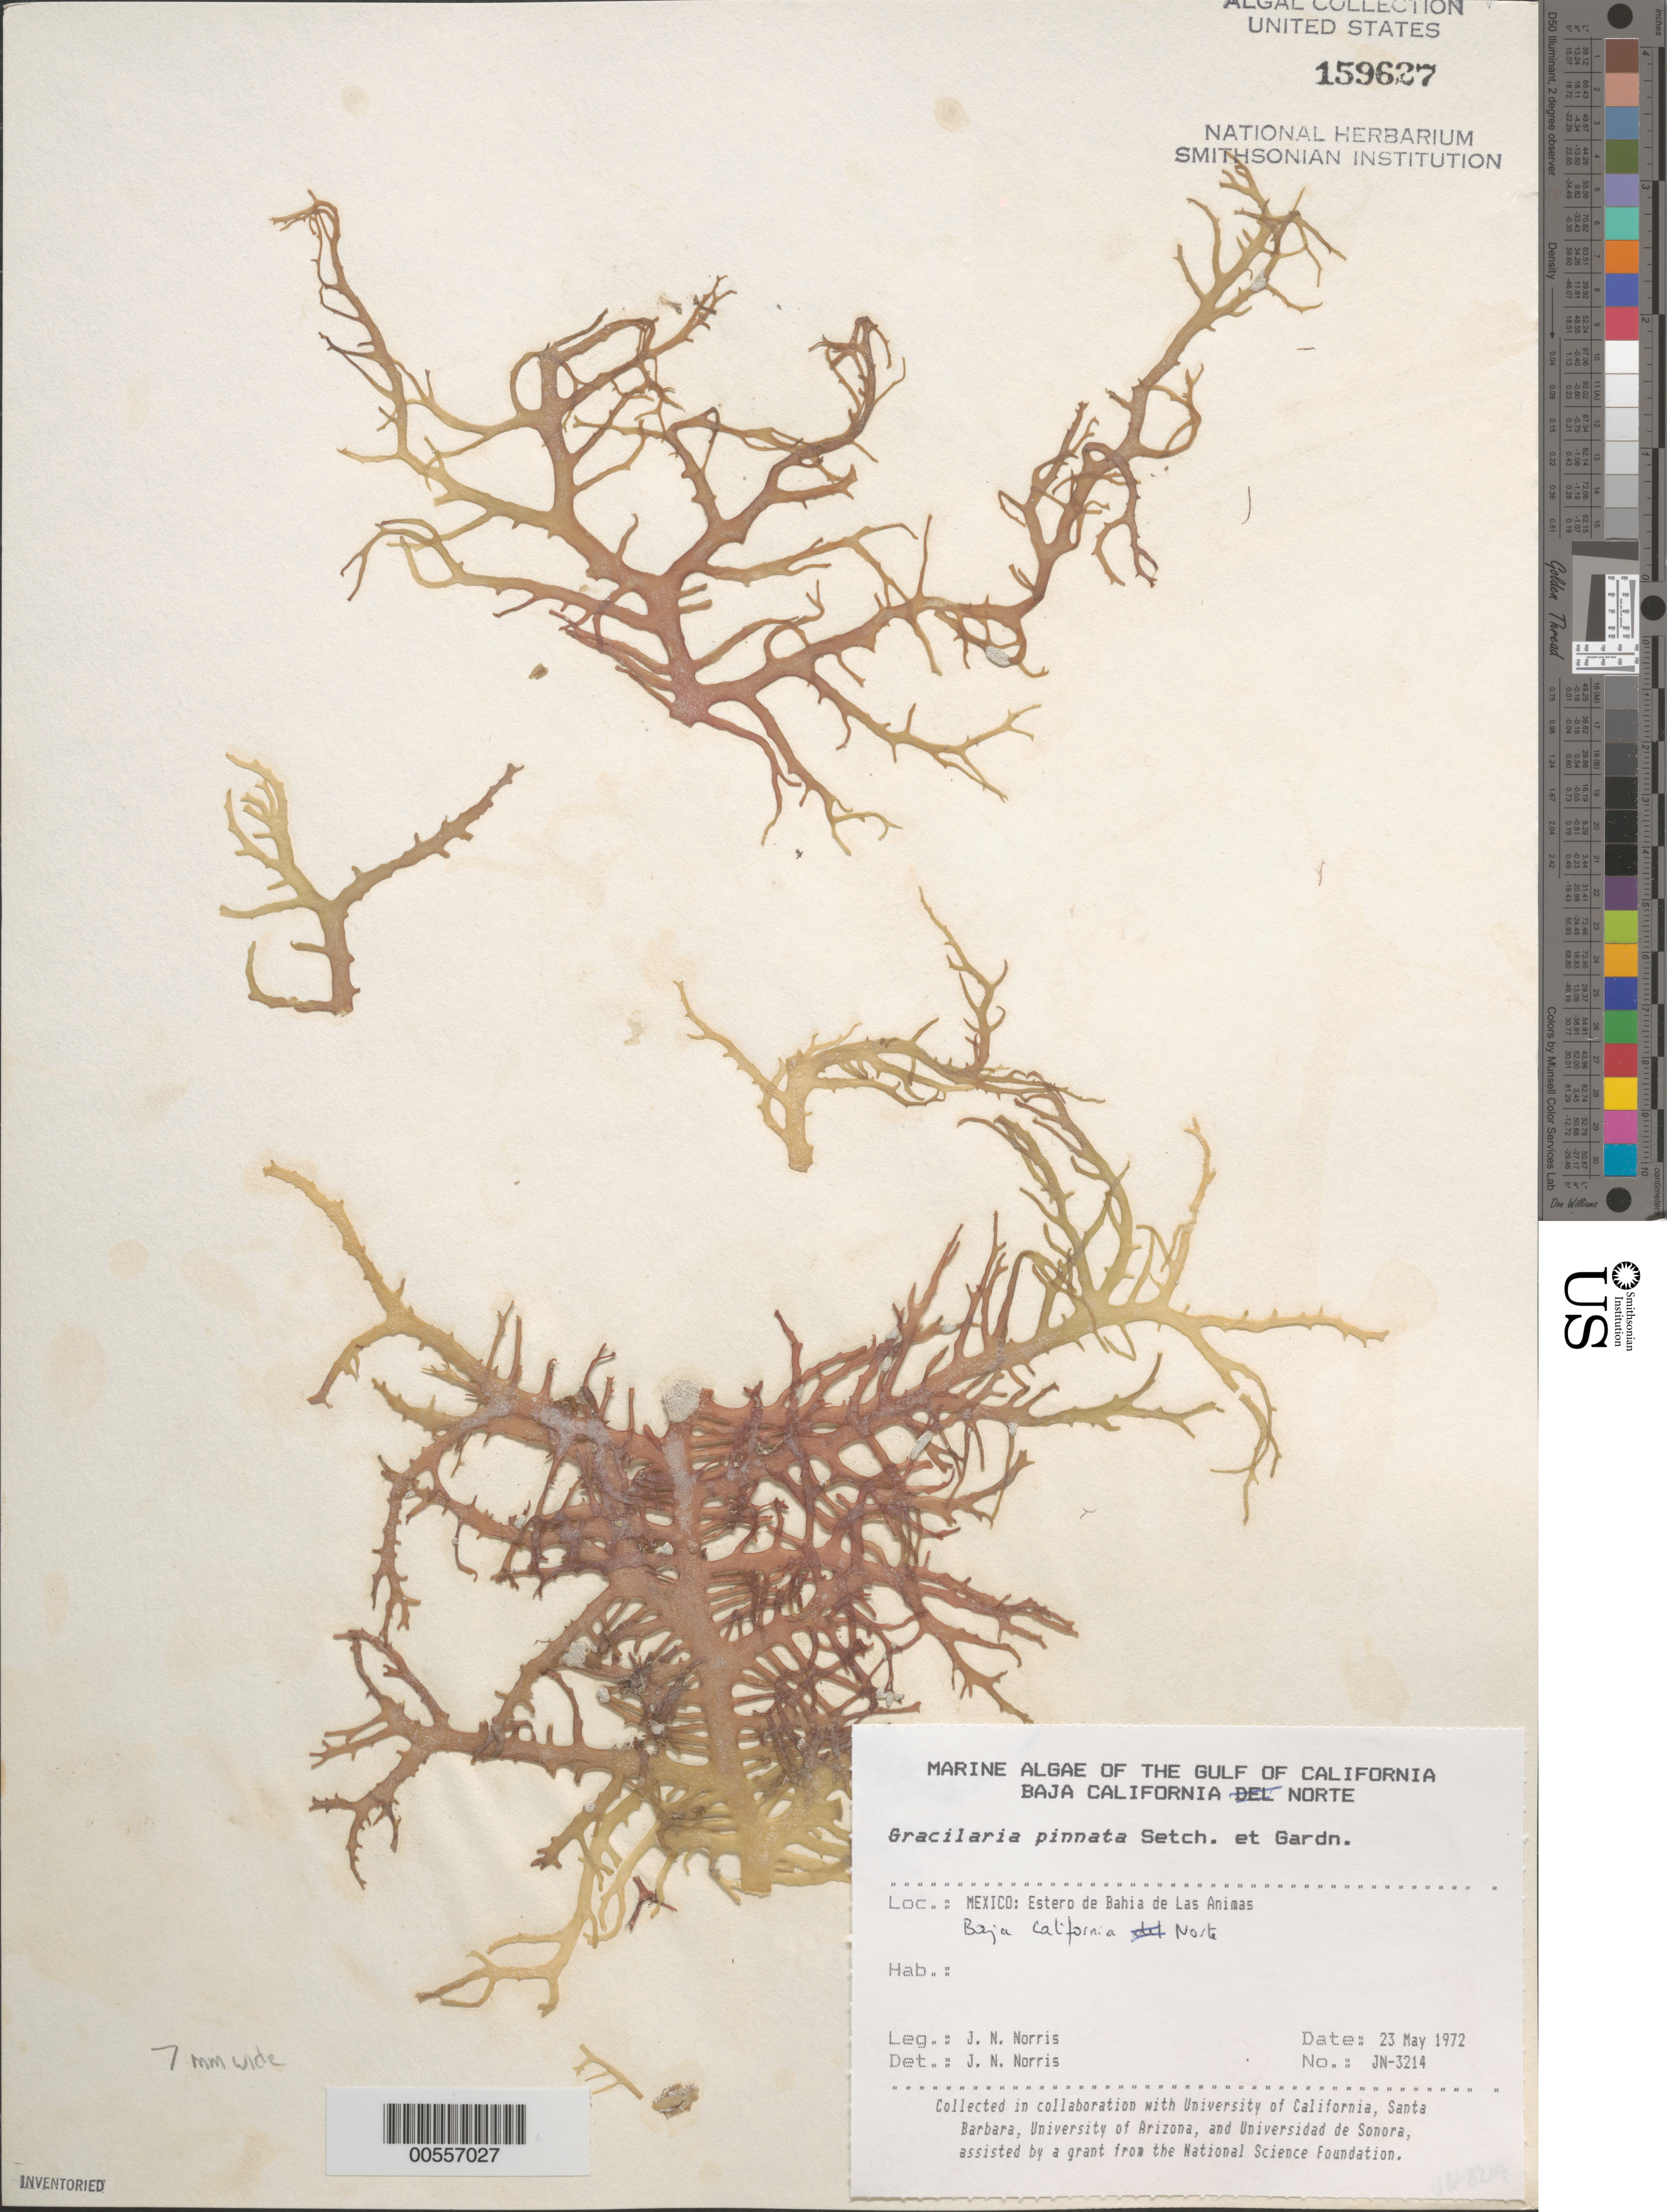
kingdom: Plantae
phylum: Rhodophyta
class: Florideophyceae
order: Gracilariales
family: Gracilariaceae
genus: Gracilaria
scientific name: Gracilaria pinnata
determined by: Norris, James N.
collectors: J. N. Norris & K. E. Bucher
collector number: JN-3214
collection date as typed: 23 May 1972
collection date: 1972-05-23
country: Mexico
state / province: Baja California Norte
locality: Estero de Bahia de las Animas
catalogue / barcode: US 159627